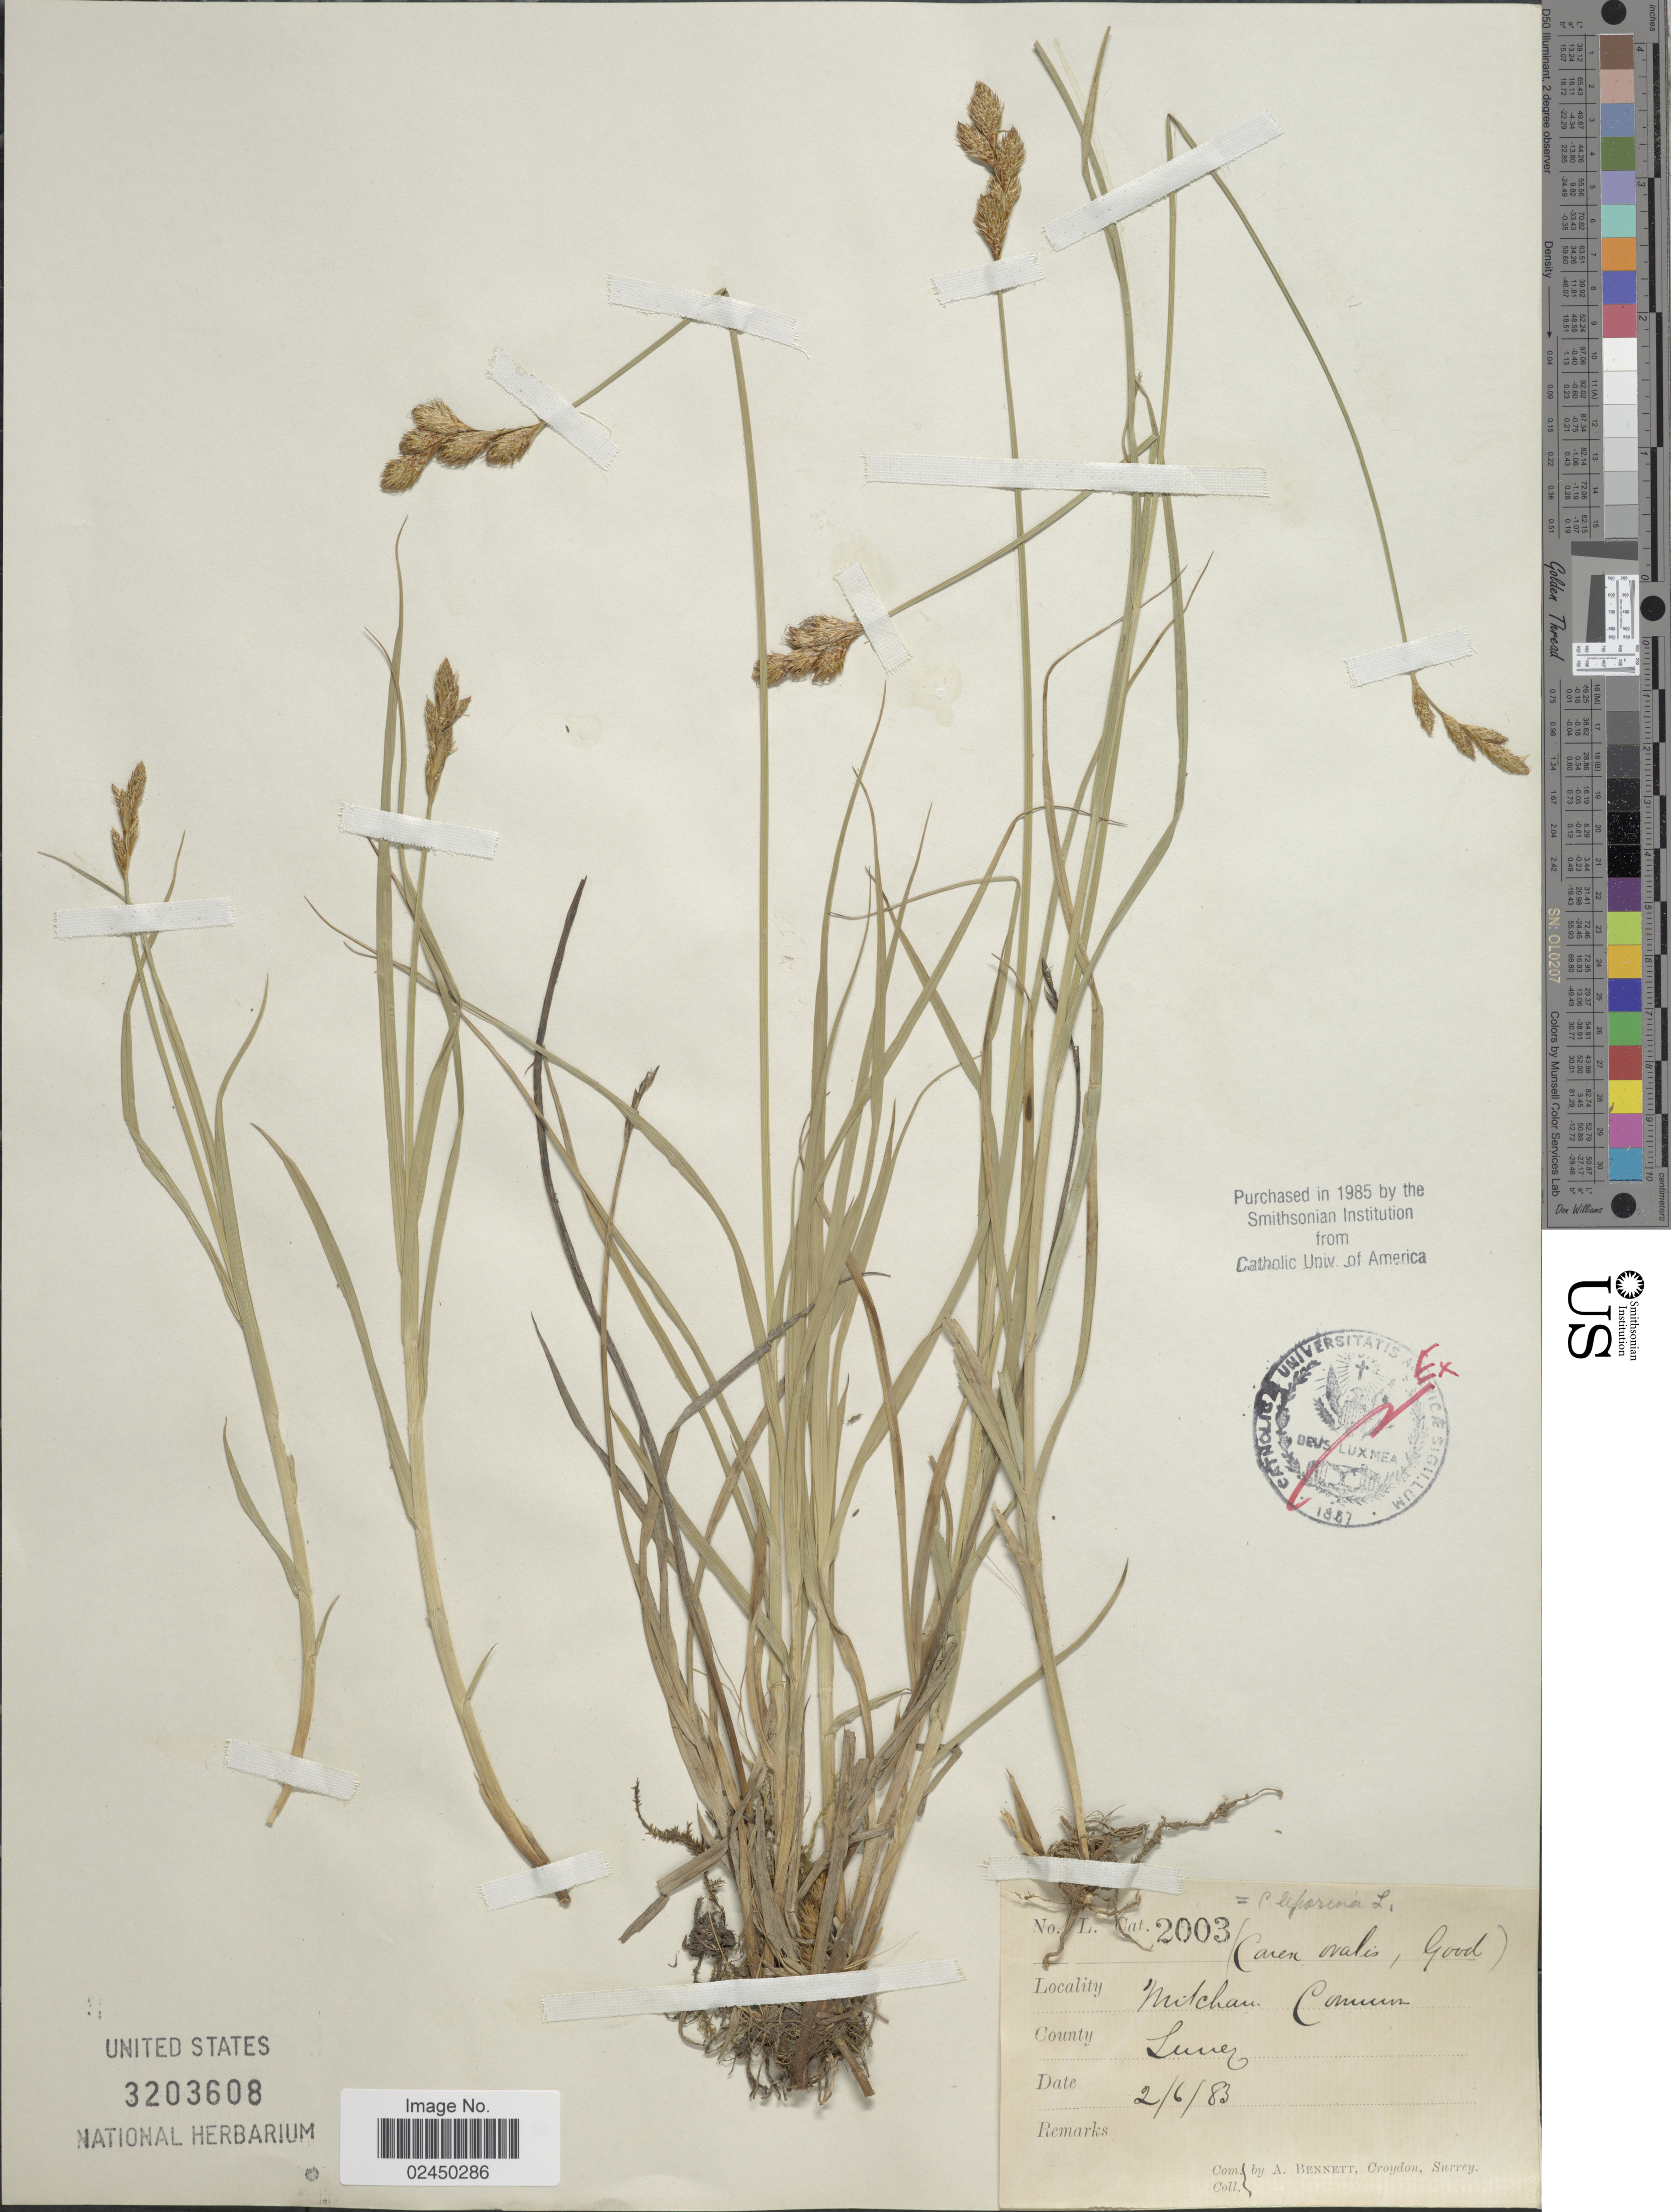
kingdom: Plantae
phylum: Tracheophyta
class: Liliopsida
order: Poales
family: Cyperaceae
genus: Carex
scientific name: Carex leporina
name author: L.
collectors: A. Bennett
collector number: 2003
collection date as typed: Transcribed d/m/y: 2/6/83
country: United Kingdom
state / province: England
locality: Mitchan Common, County Survey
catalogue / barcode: US 3203608